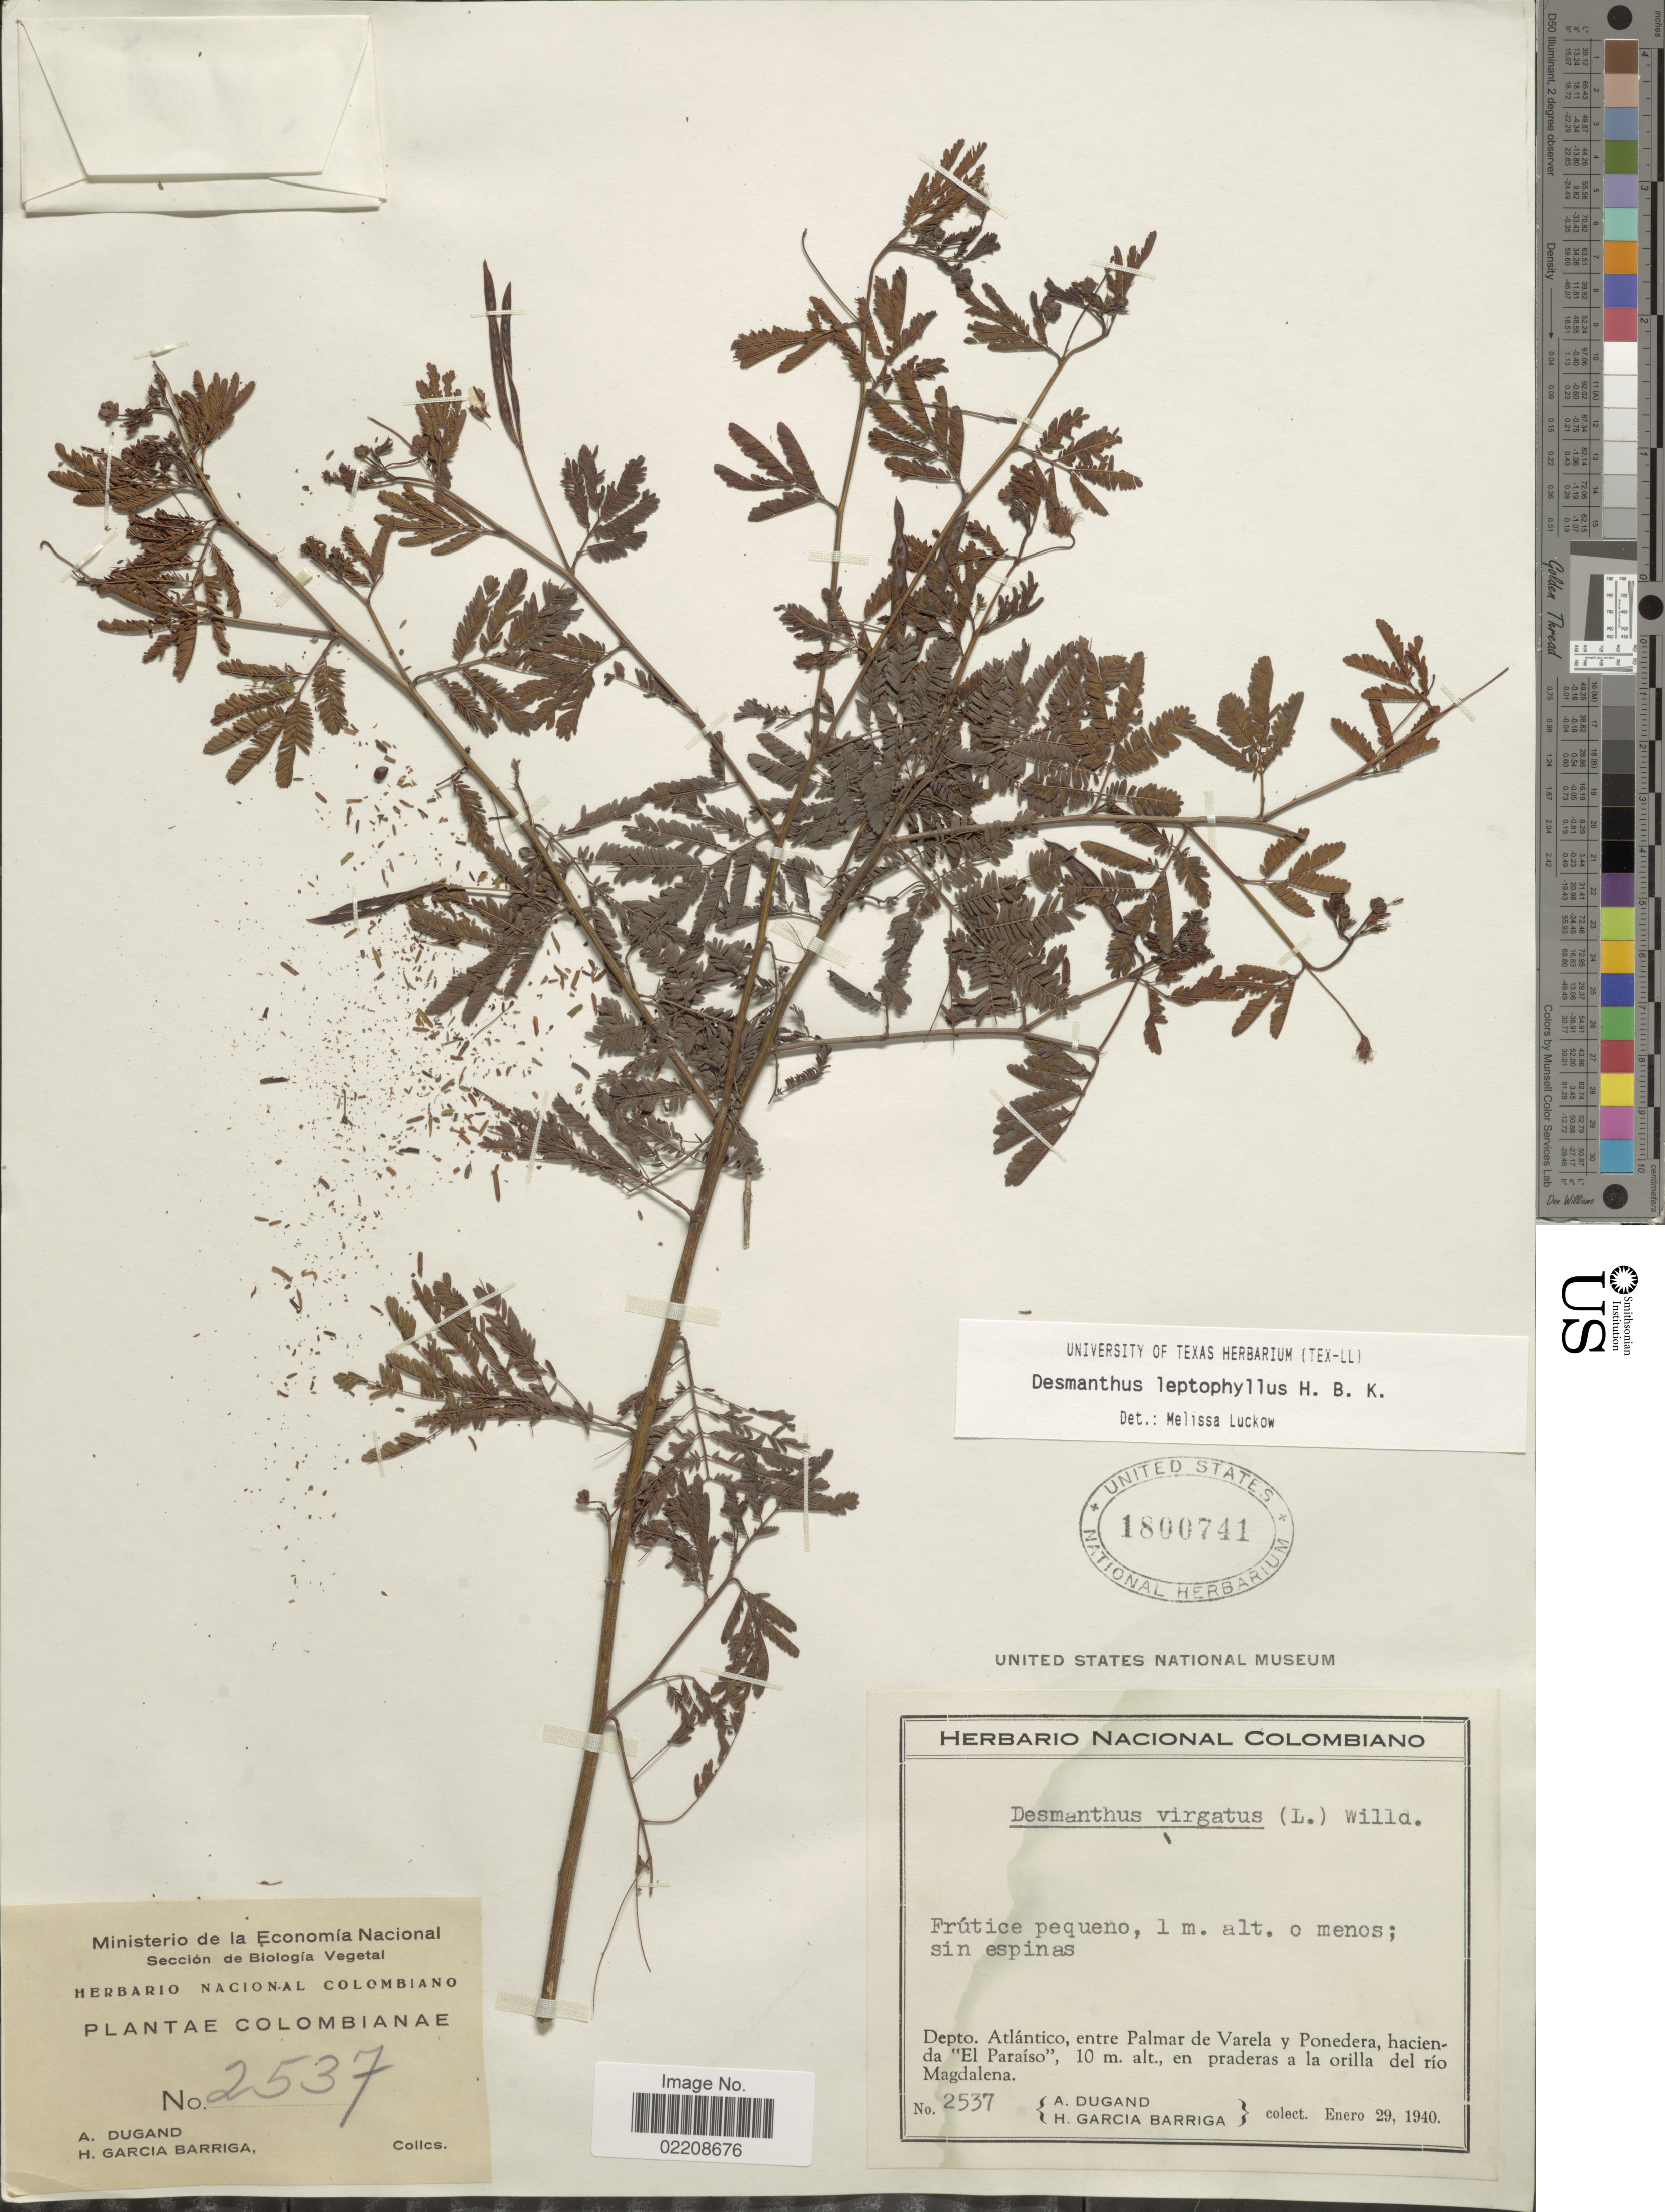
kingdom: Plantae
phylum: Tracheophyta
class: Magnoliopsida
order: Fabales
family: Fabaceae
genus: Desmanthus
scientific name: Desmanthus leptophyllus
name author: Kunth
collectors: A. Dugand & H. García Barriga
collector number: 2537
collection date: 1940-01-29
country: Colombia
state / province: Atlántico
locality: Depto. Atlántico, entre Palmar de Varela y Ponedera, hacienda "El Paraíso"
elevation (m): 10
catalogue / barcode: US 1800741